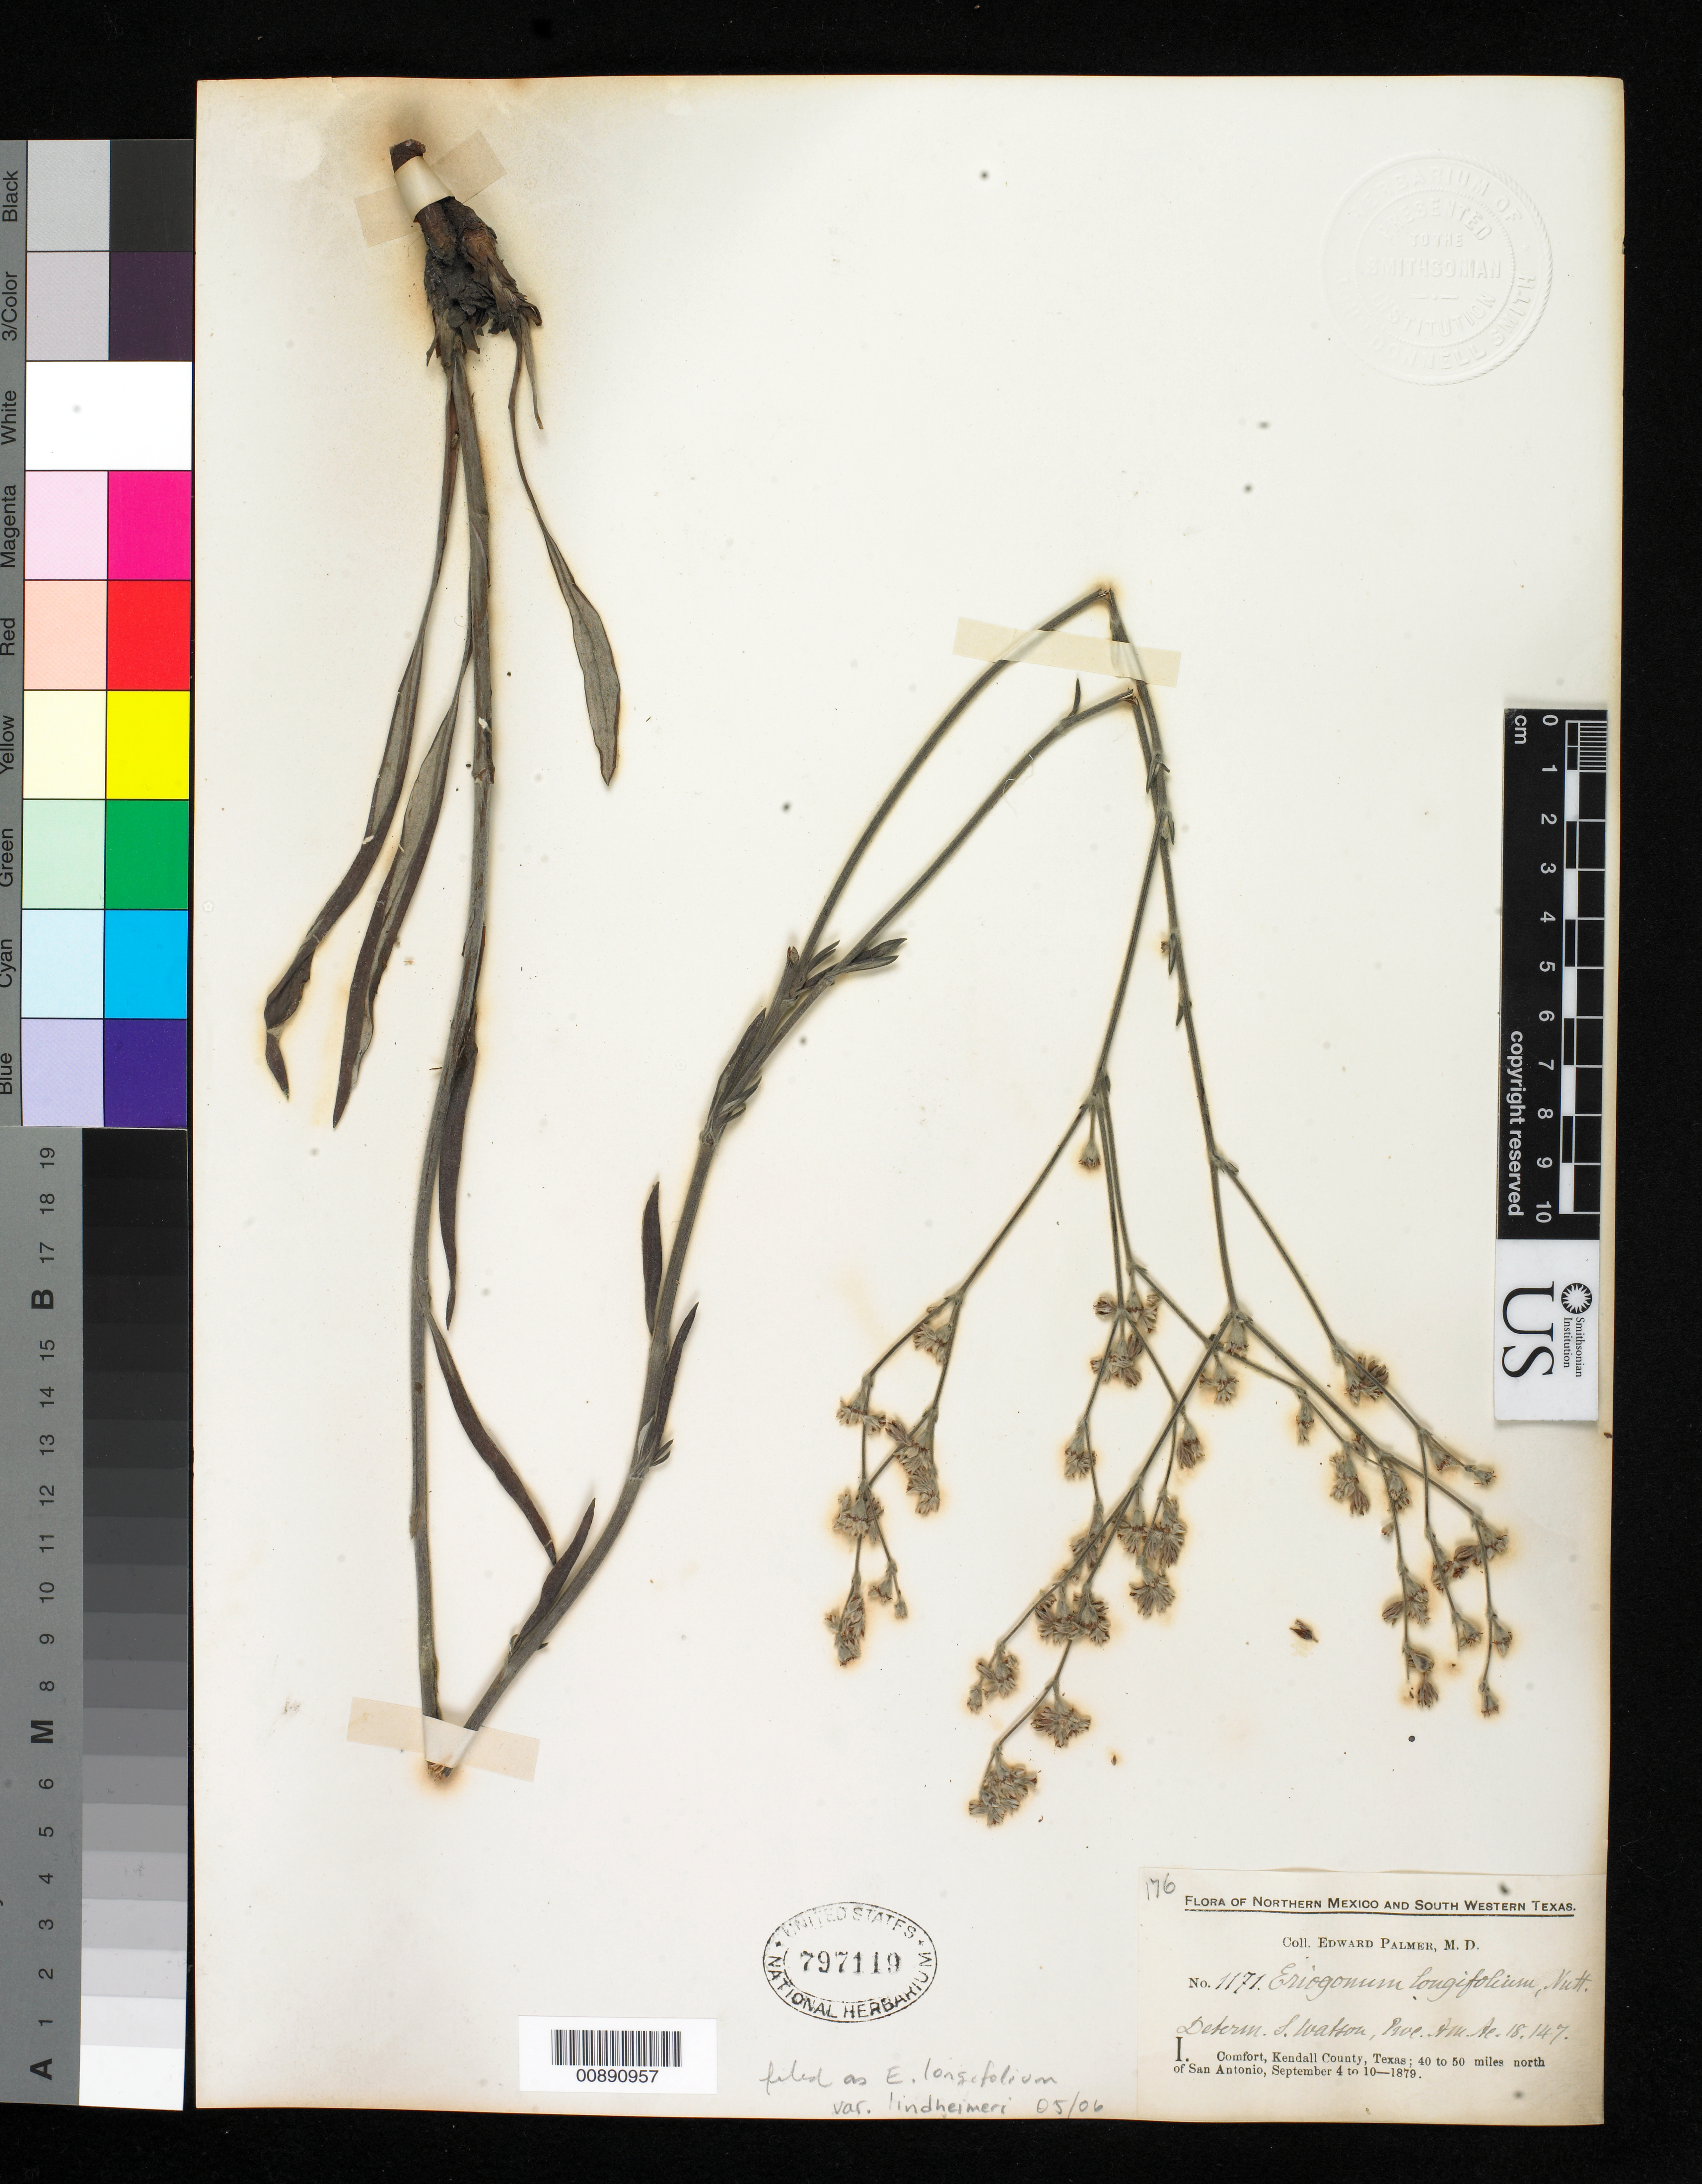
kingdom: Plantae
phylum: Tracheophyta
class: Magnoliopsida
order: Caryophyllales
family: Polygonaceae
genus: Eriogonum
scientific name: Eriogonum longifolium var. lindheimeri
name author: Gand.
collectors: E. Palmer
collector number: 1171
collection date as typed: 04 Sep 1879 to 10 Sep 1879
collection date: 1879-09-04/1879-09-10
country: United States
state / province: Texas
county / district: Kendall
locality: I. Comfort, Kendall County, Texas; 40 to 50 miles north of San Antonio.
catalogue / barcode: US 797119